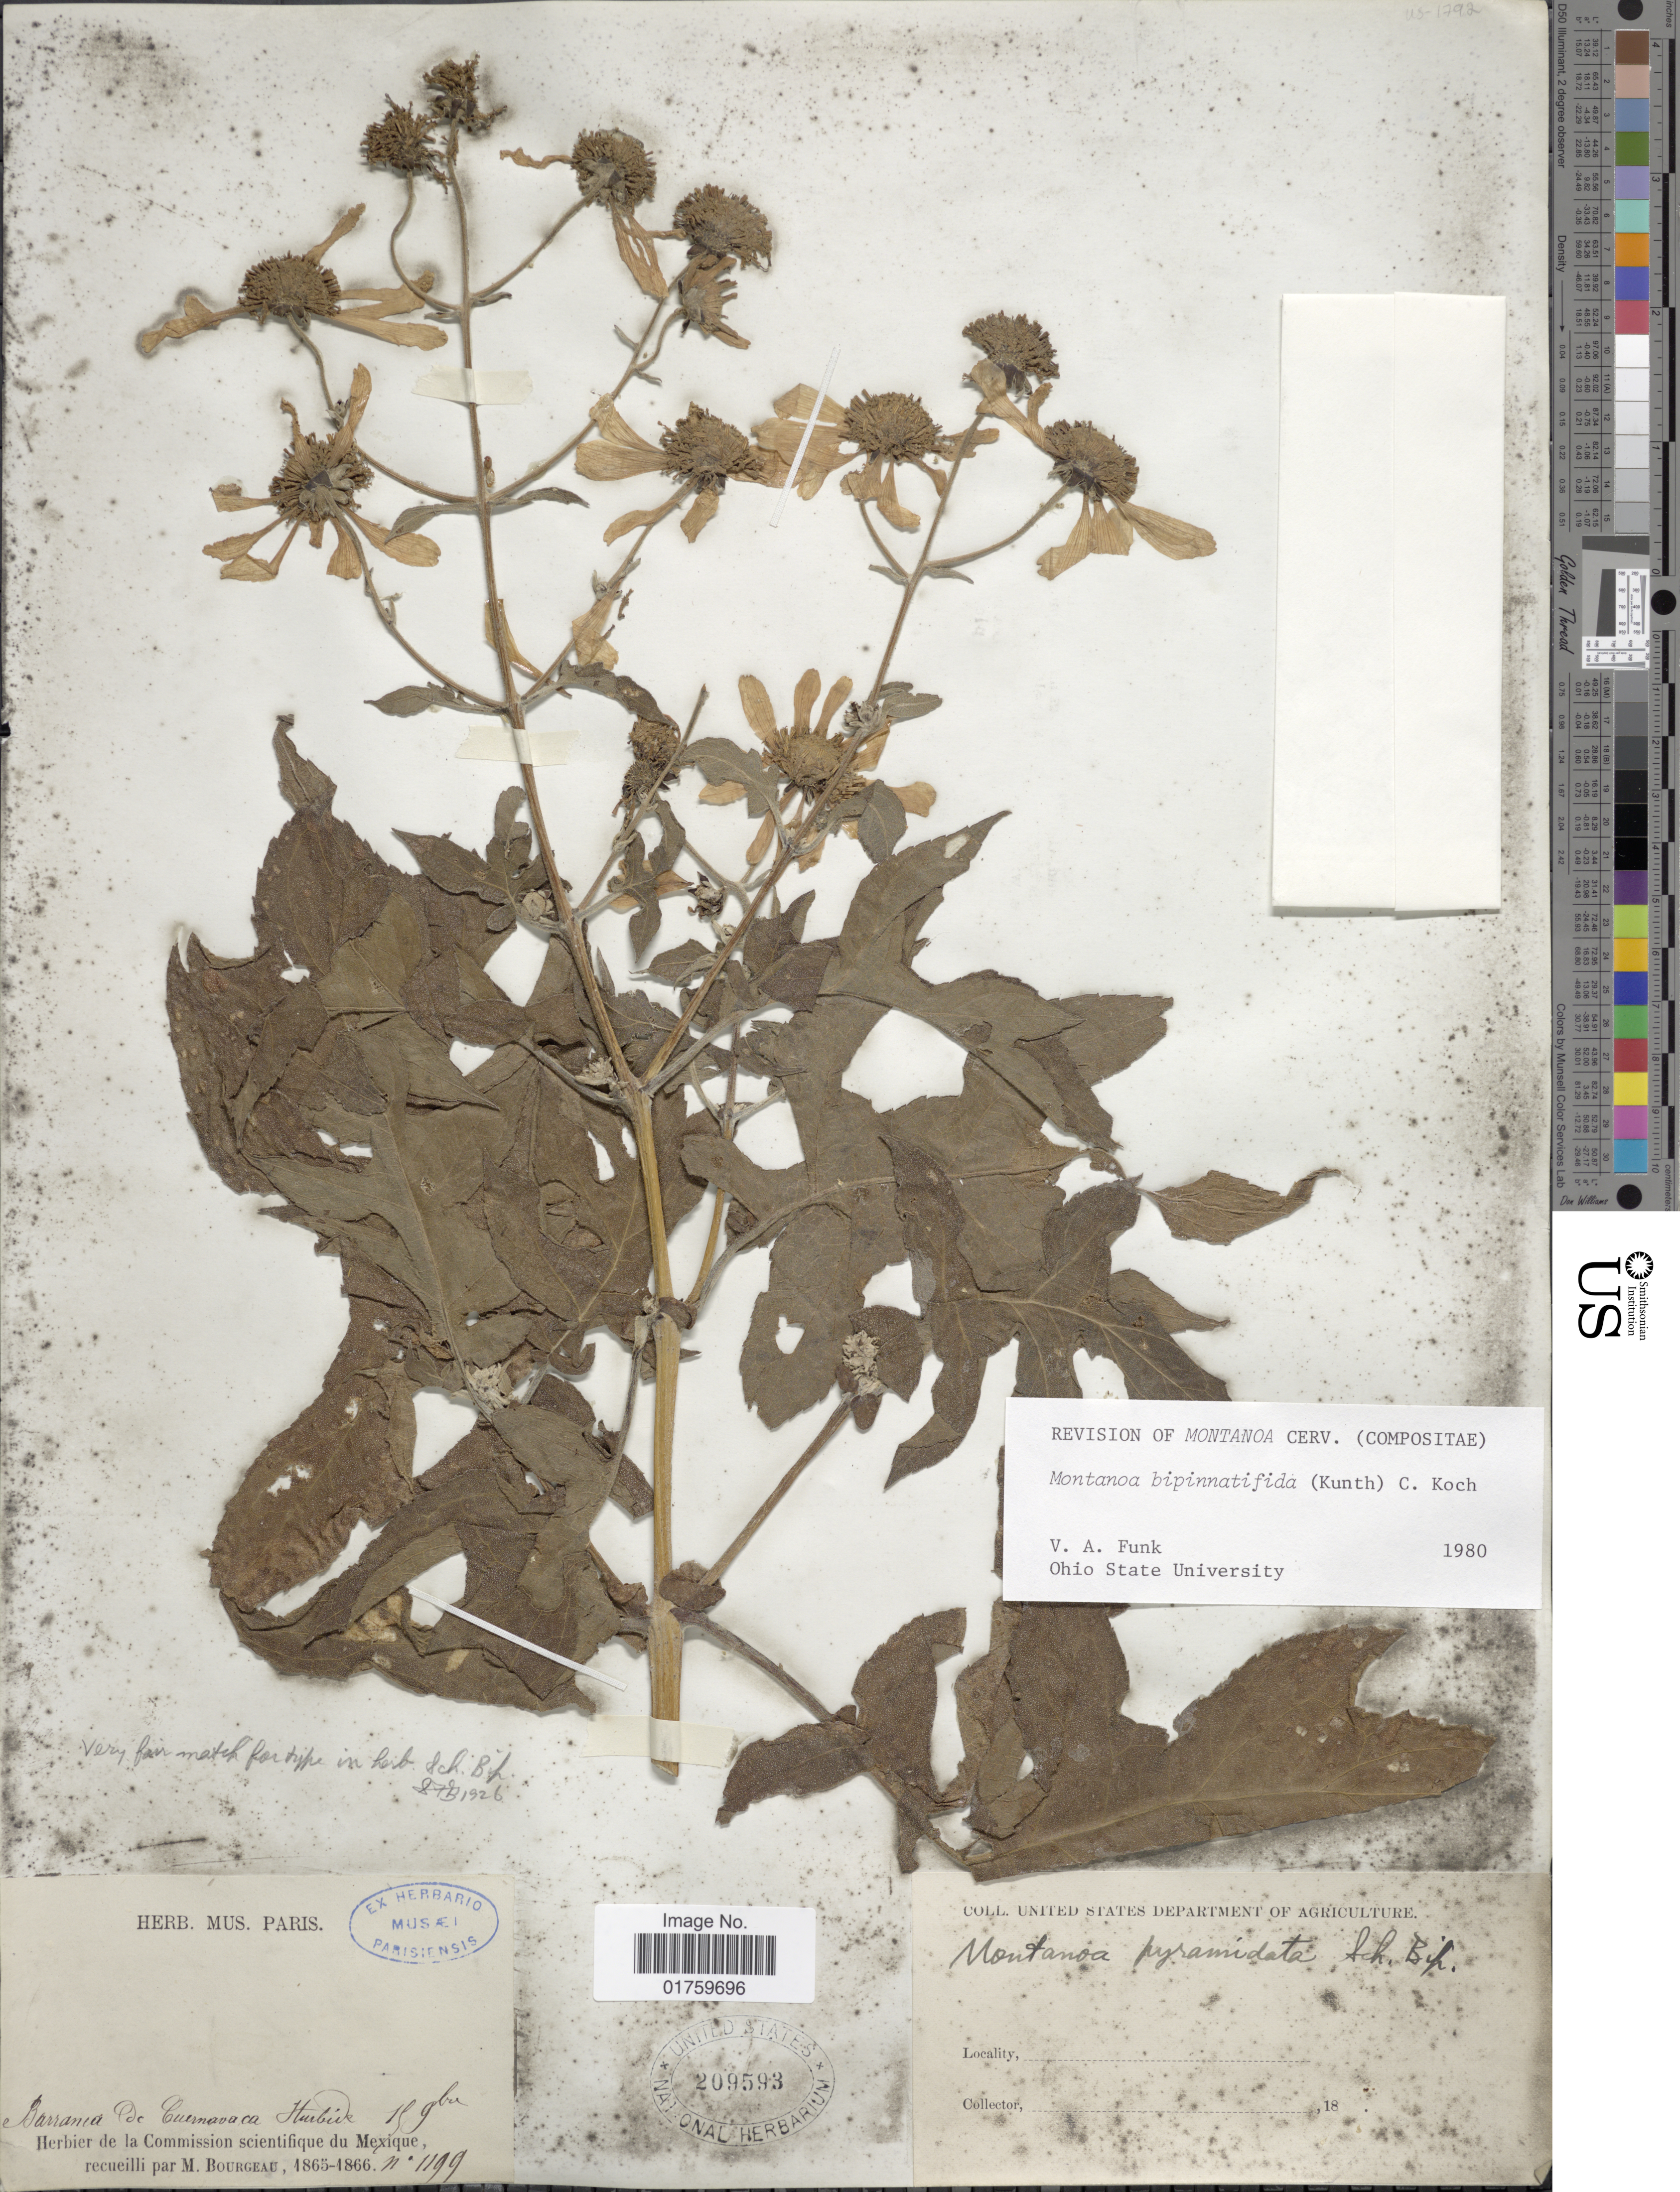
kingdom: Plantae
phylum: Tracheophyta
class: Magnoliopsida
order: Asterales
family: Asteraceae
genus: Montanoa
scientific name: Montanoa bipinnatifida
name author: (Kunth) C. Koch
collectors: M. Bourgeau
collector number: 1199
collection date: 1865-11-18/1866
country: Mexico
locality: Barranca de Cuernavaca, Iturbide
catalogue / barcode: US 209593